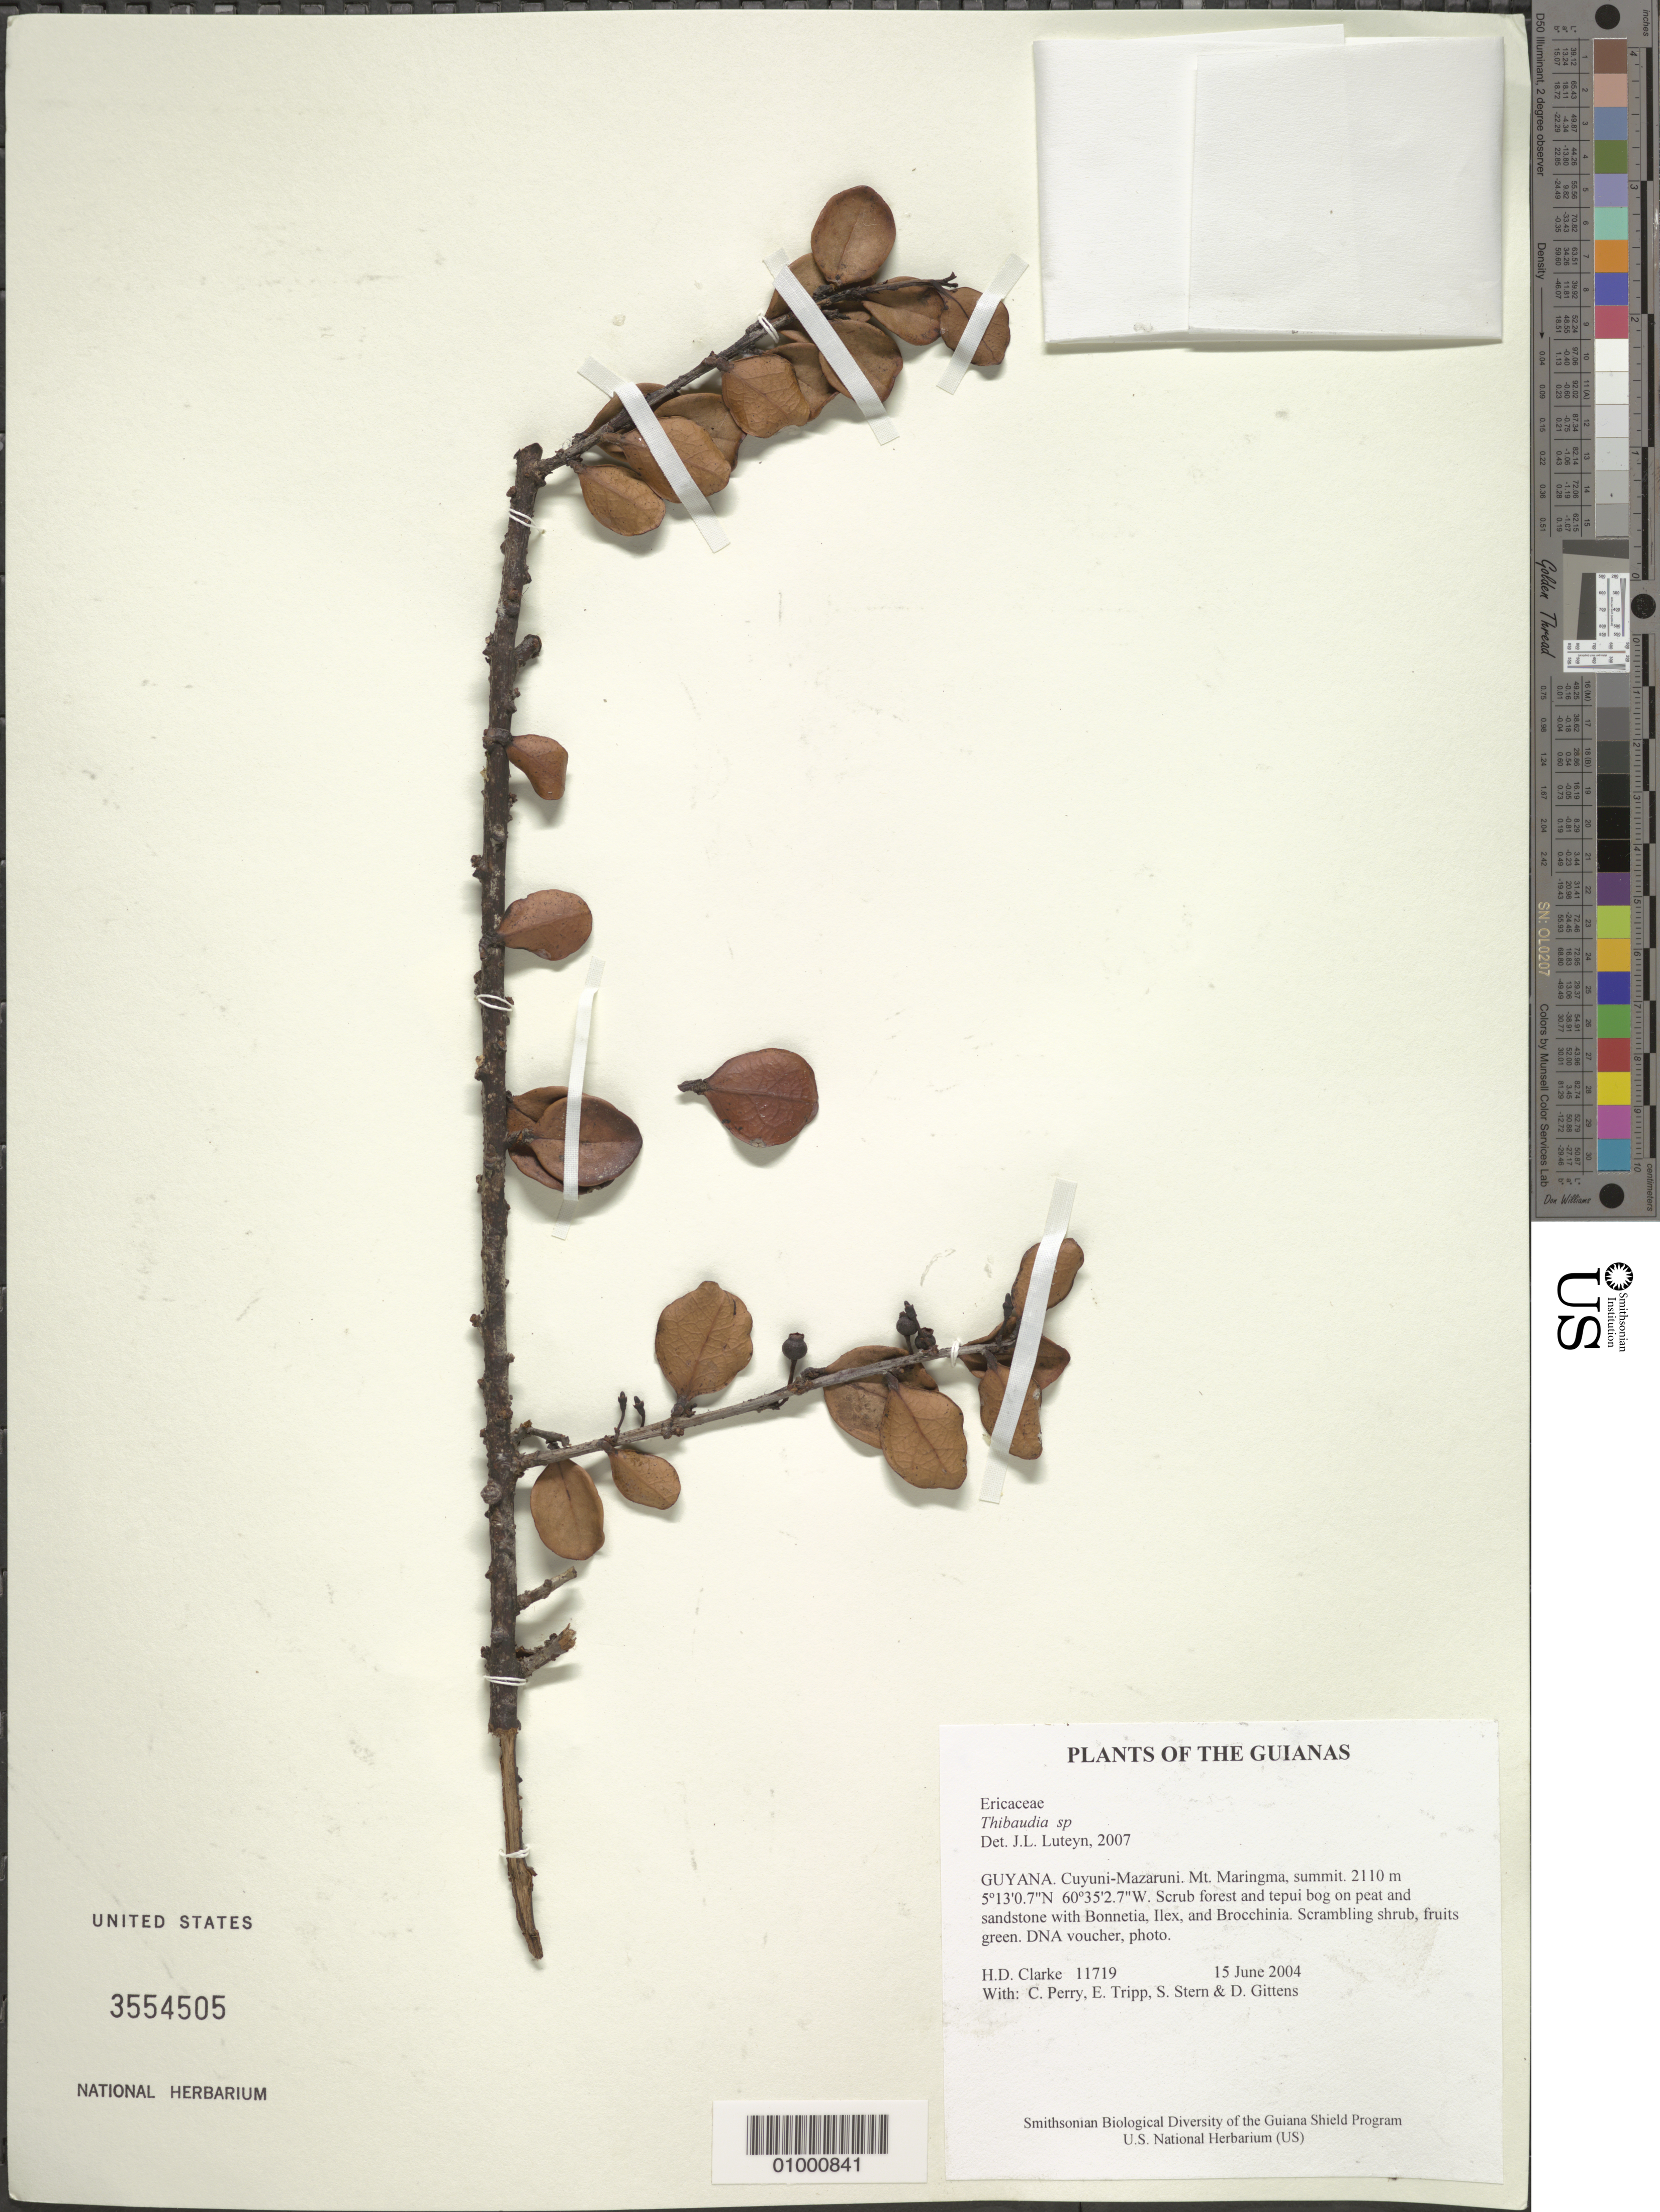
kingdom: Plantae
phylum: Tracheophyta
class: Magnoliopsida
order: Ericales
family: Ericaceae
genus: Thibaudia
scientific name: Thibaudia sp.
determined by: Luteyn, J. L.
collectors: H. D. Clarke, C. Perry, E. Tripp, S. R. Stern & D. Gittens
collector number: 11719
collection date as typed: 15 June 2004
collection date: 2004-06-15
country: Guyana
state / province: Cuyuni-Mazaruni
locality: Mt. Maringma, summit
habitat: Scrub forest and tepui bog on peat and sandstone with Bonnetia, Ilex, and Brocchinia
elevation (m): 2110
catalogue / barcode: US 3554505